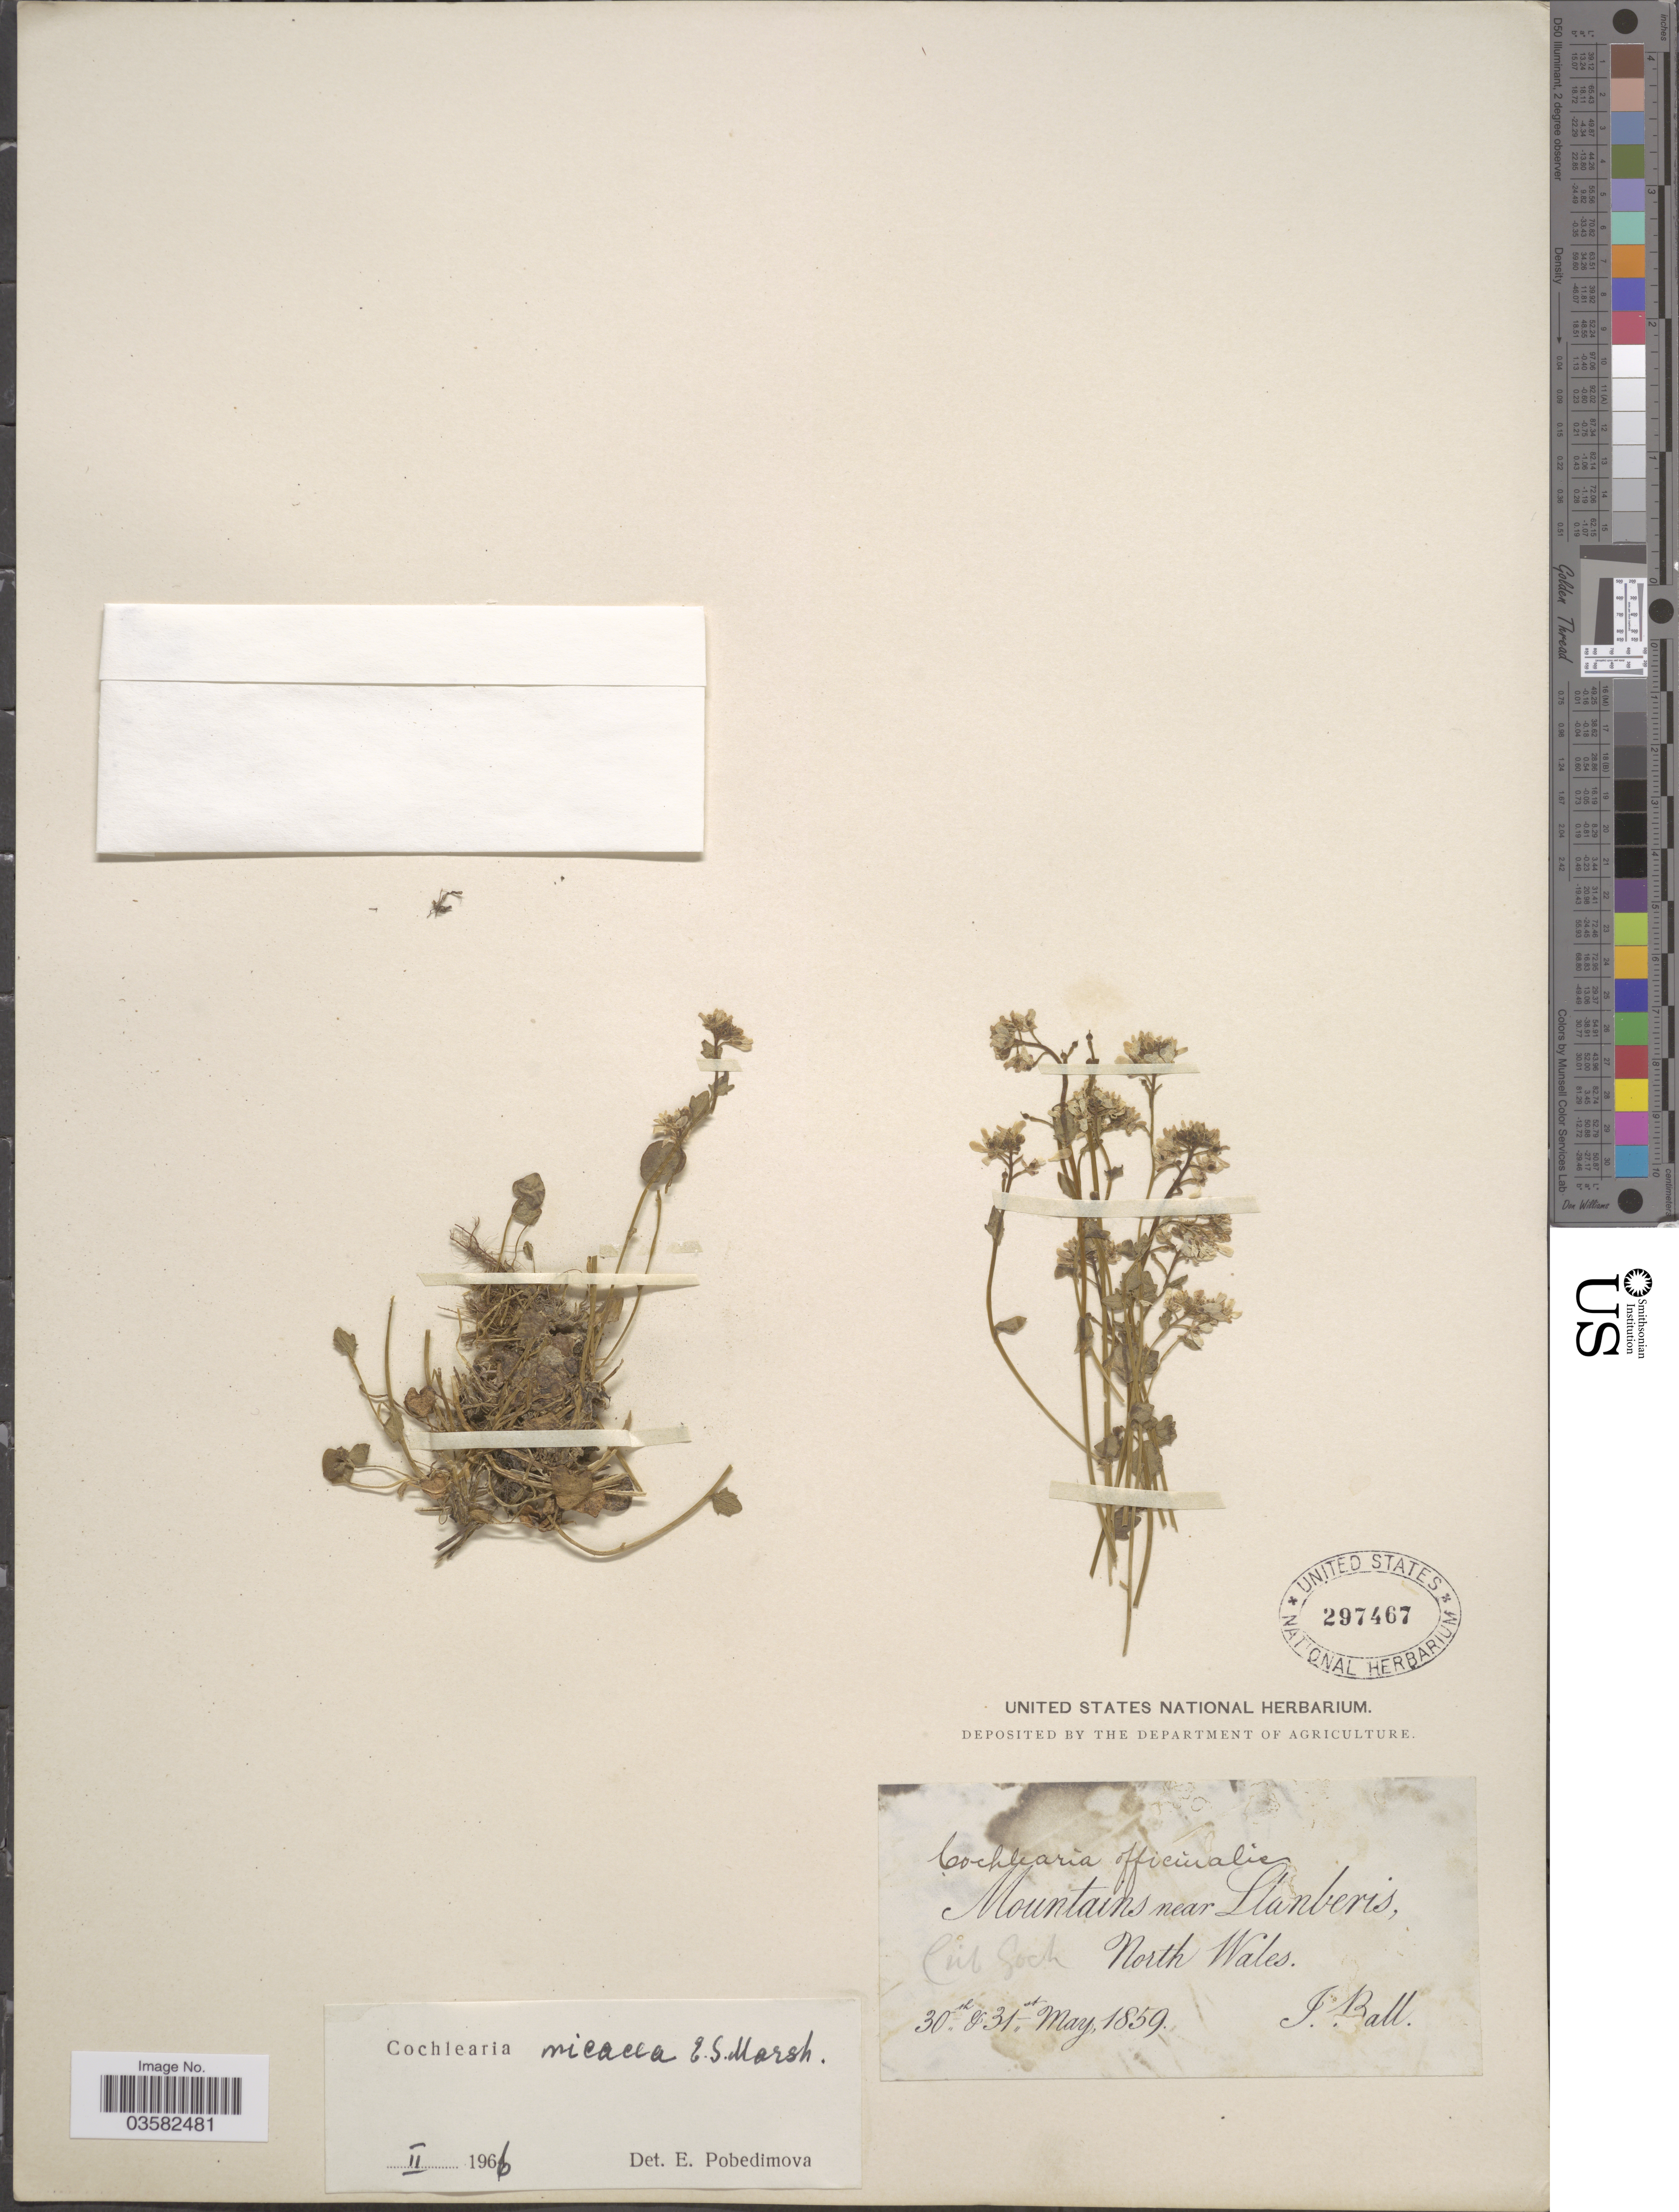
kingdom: Plantae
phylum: Tracheophyta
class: Magnoliopsida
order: Brassicales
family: Brassicaceae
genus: Cochlearia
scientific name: Cochlearia micacea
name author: E.S. Marshall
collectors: J. Ball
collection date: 1859-05-30/1859-05-31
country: United Kingdom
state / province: Wales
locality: Mountains near Llanberis, North Wales.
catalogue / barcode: US 297467